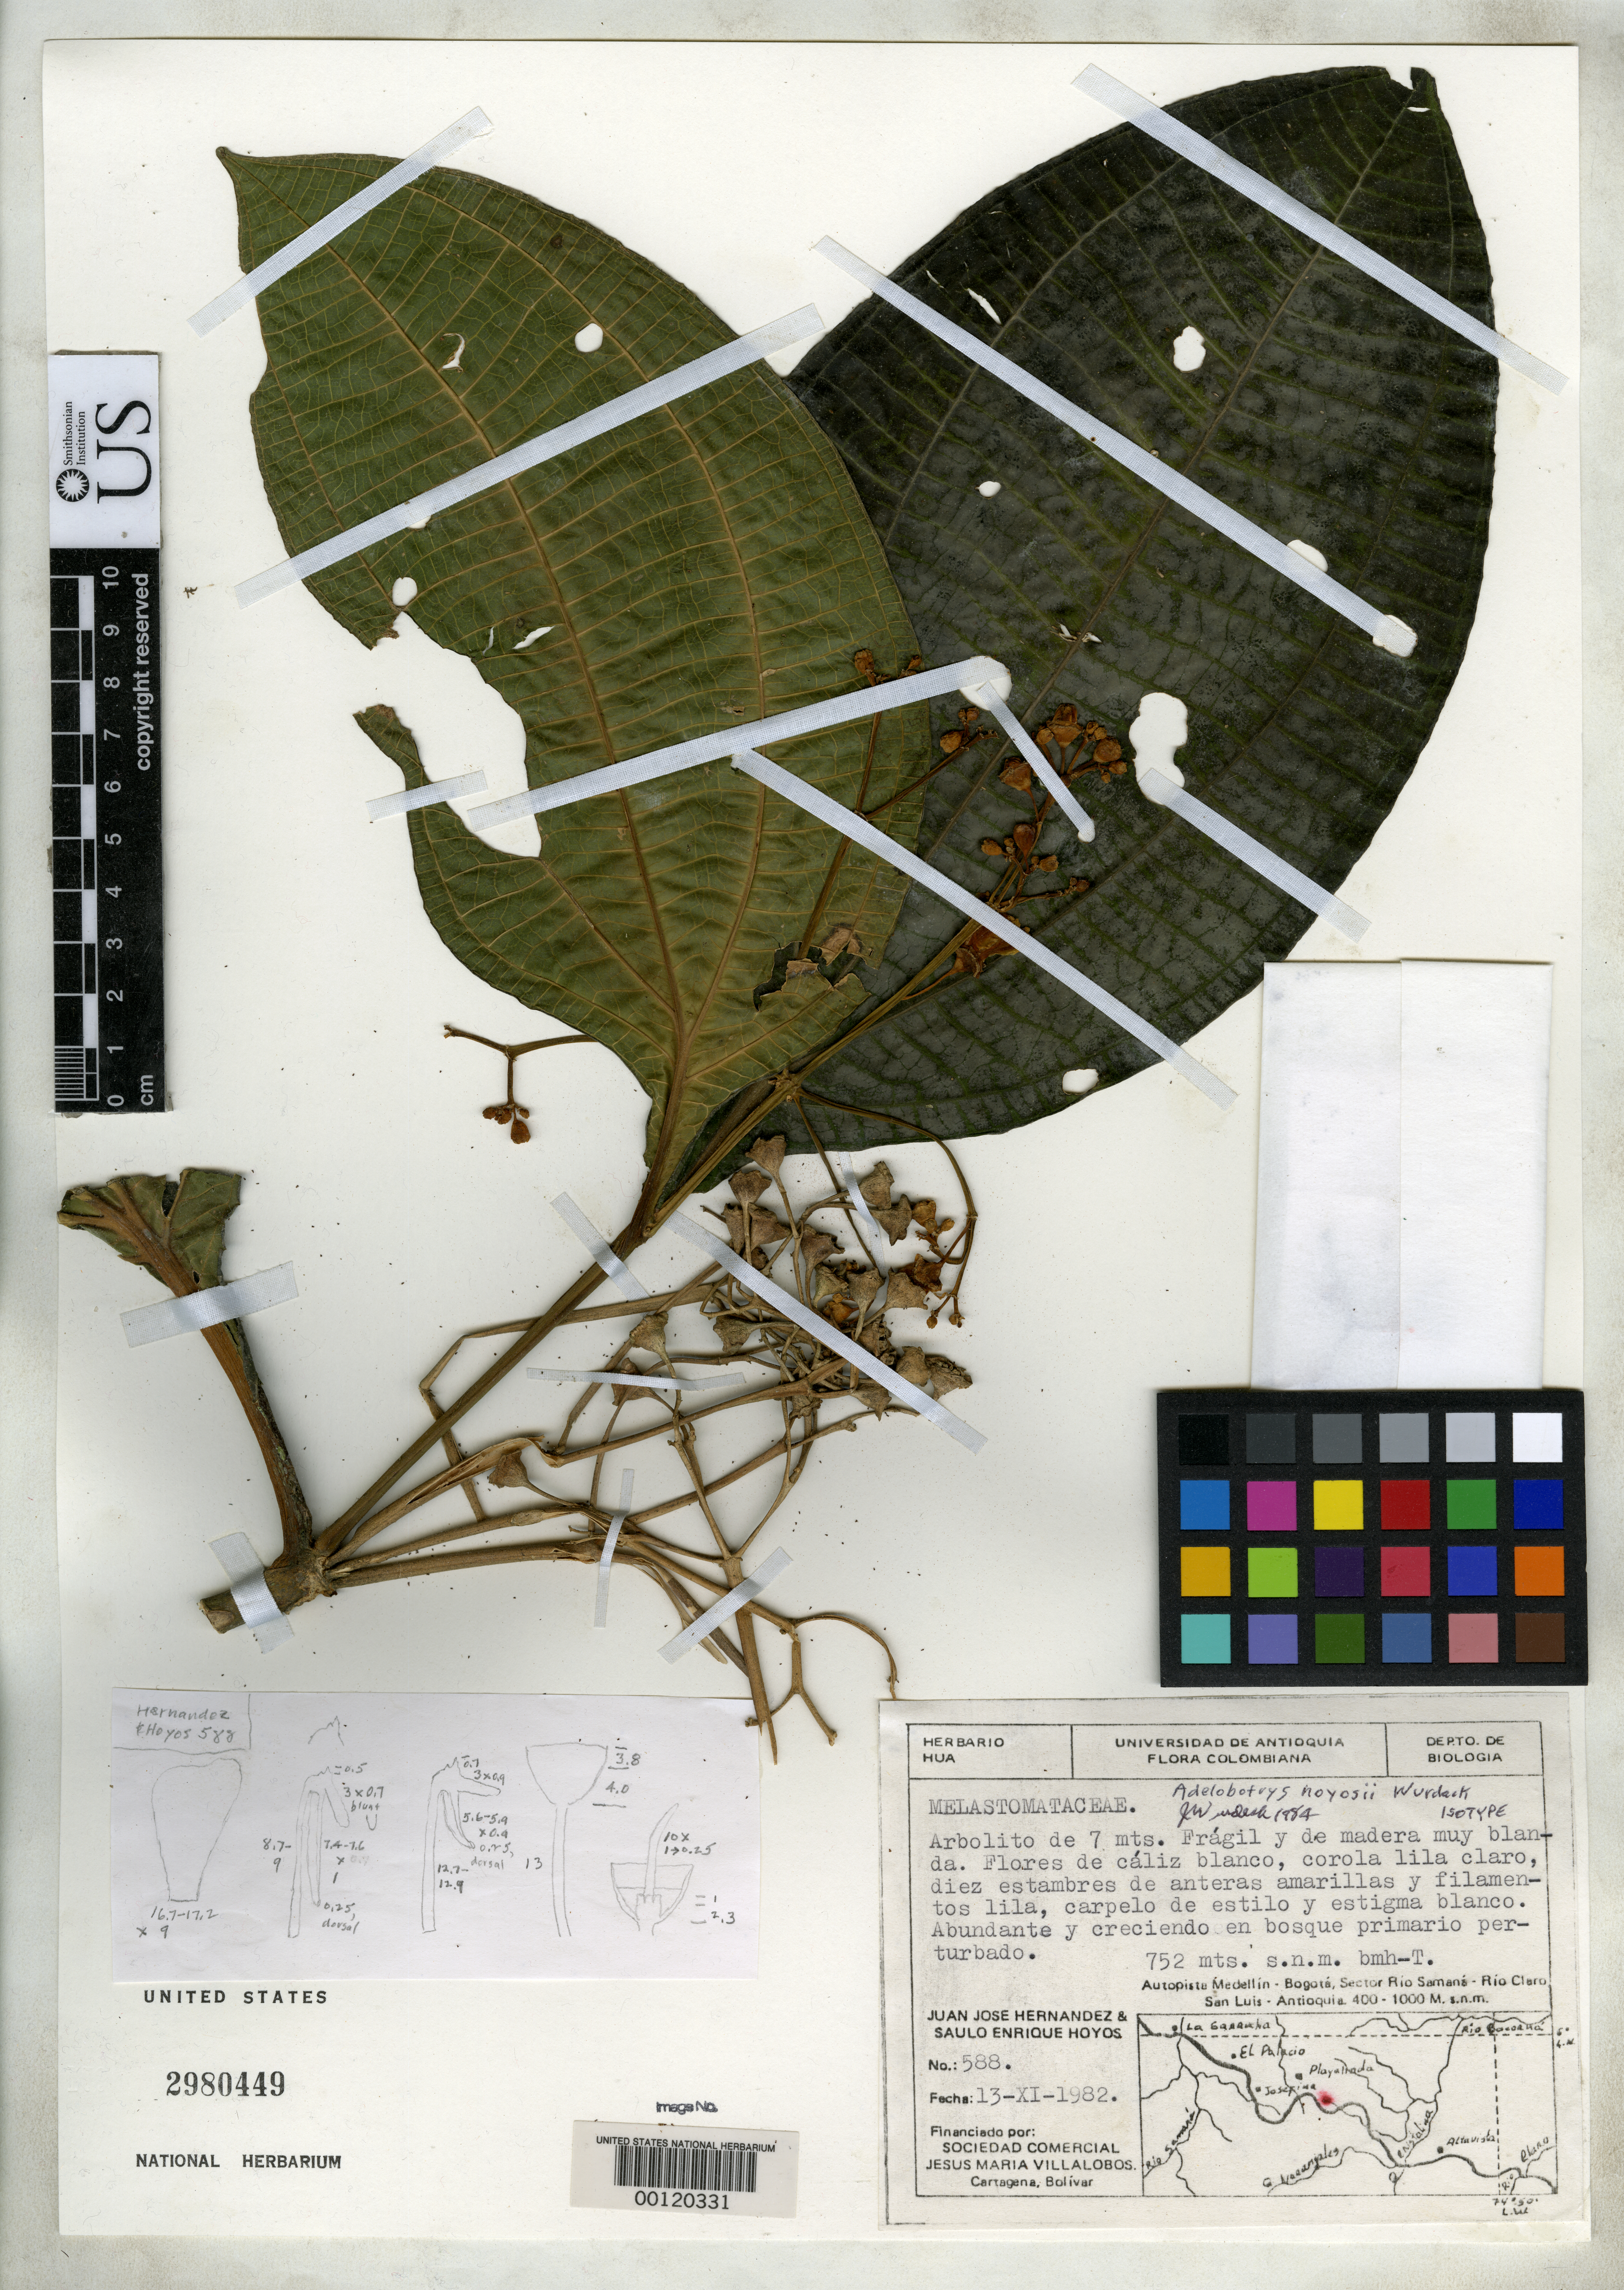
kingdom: Plantae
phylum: Tracheophyta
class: Magnoliopsida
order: Myrtales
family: Melastomataceae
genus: Adelobotrys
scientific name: Adelobotrys hoyosii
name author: Wurdack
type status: Isotype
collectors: J. J. Hernandez & S. E. Hoyos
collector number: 588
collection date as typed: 13 Nov 1982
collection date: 1982-11-13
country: Colombia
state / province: Antioquia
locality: Medellin-Bogota Highway, E of Josefina, San Luis.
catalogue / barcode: US 2980449